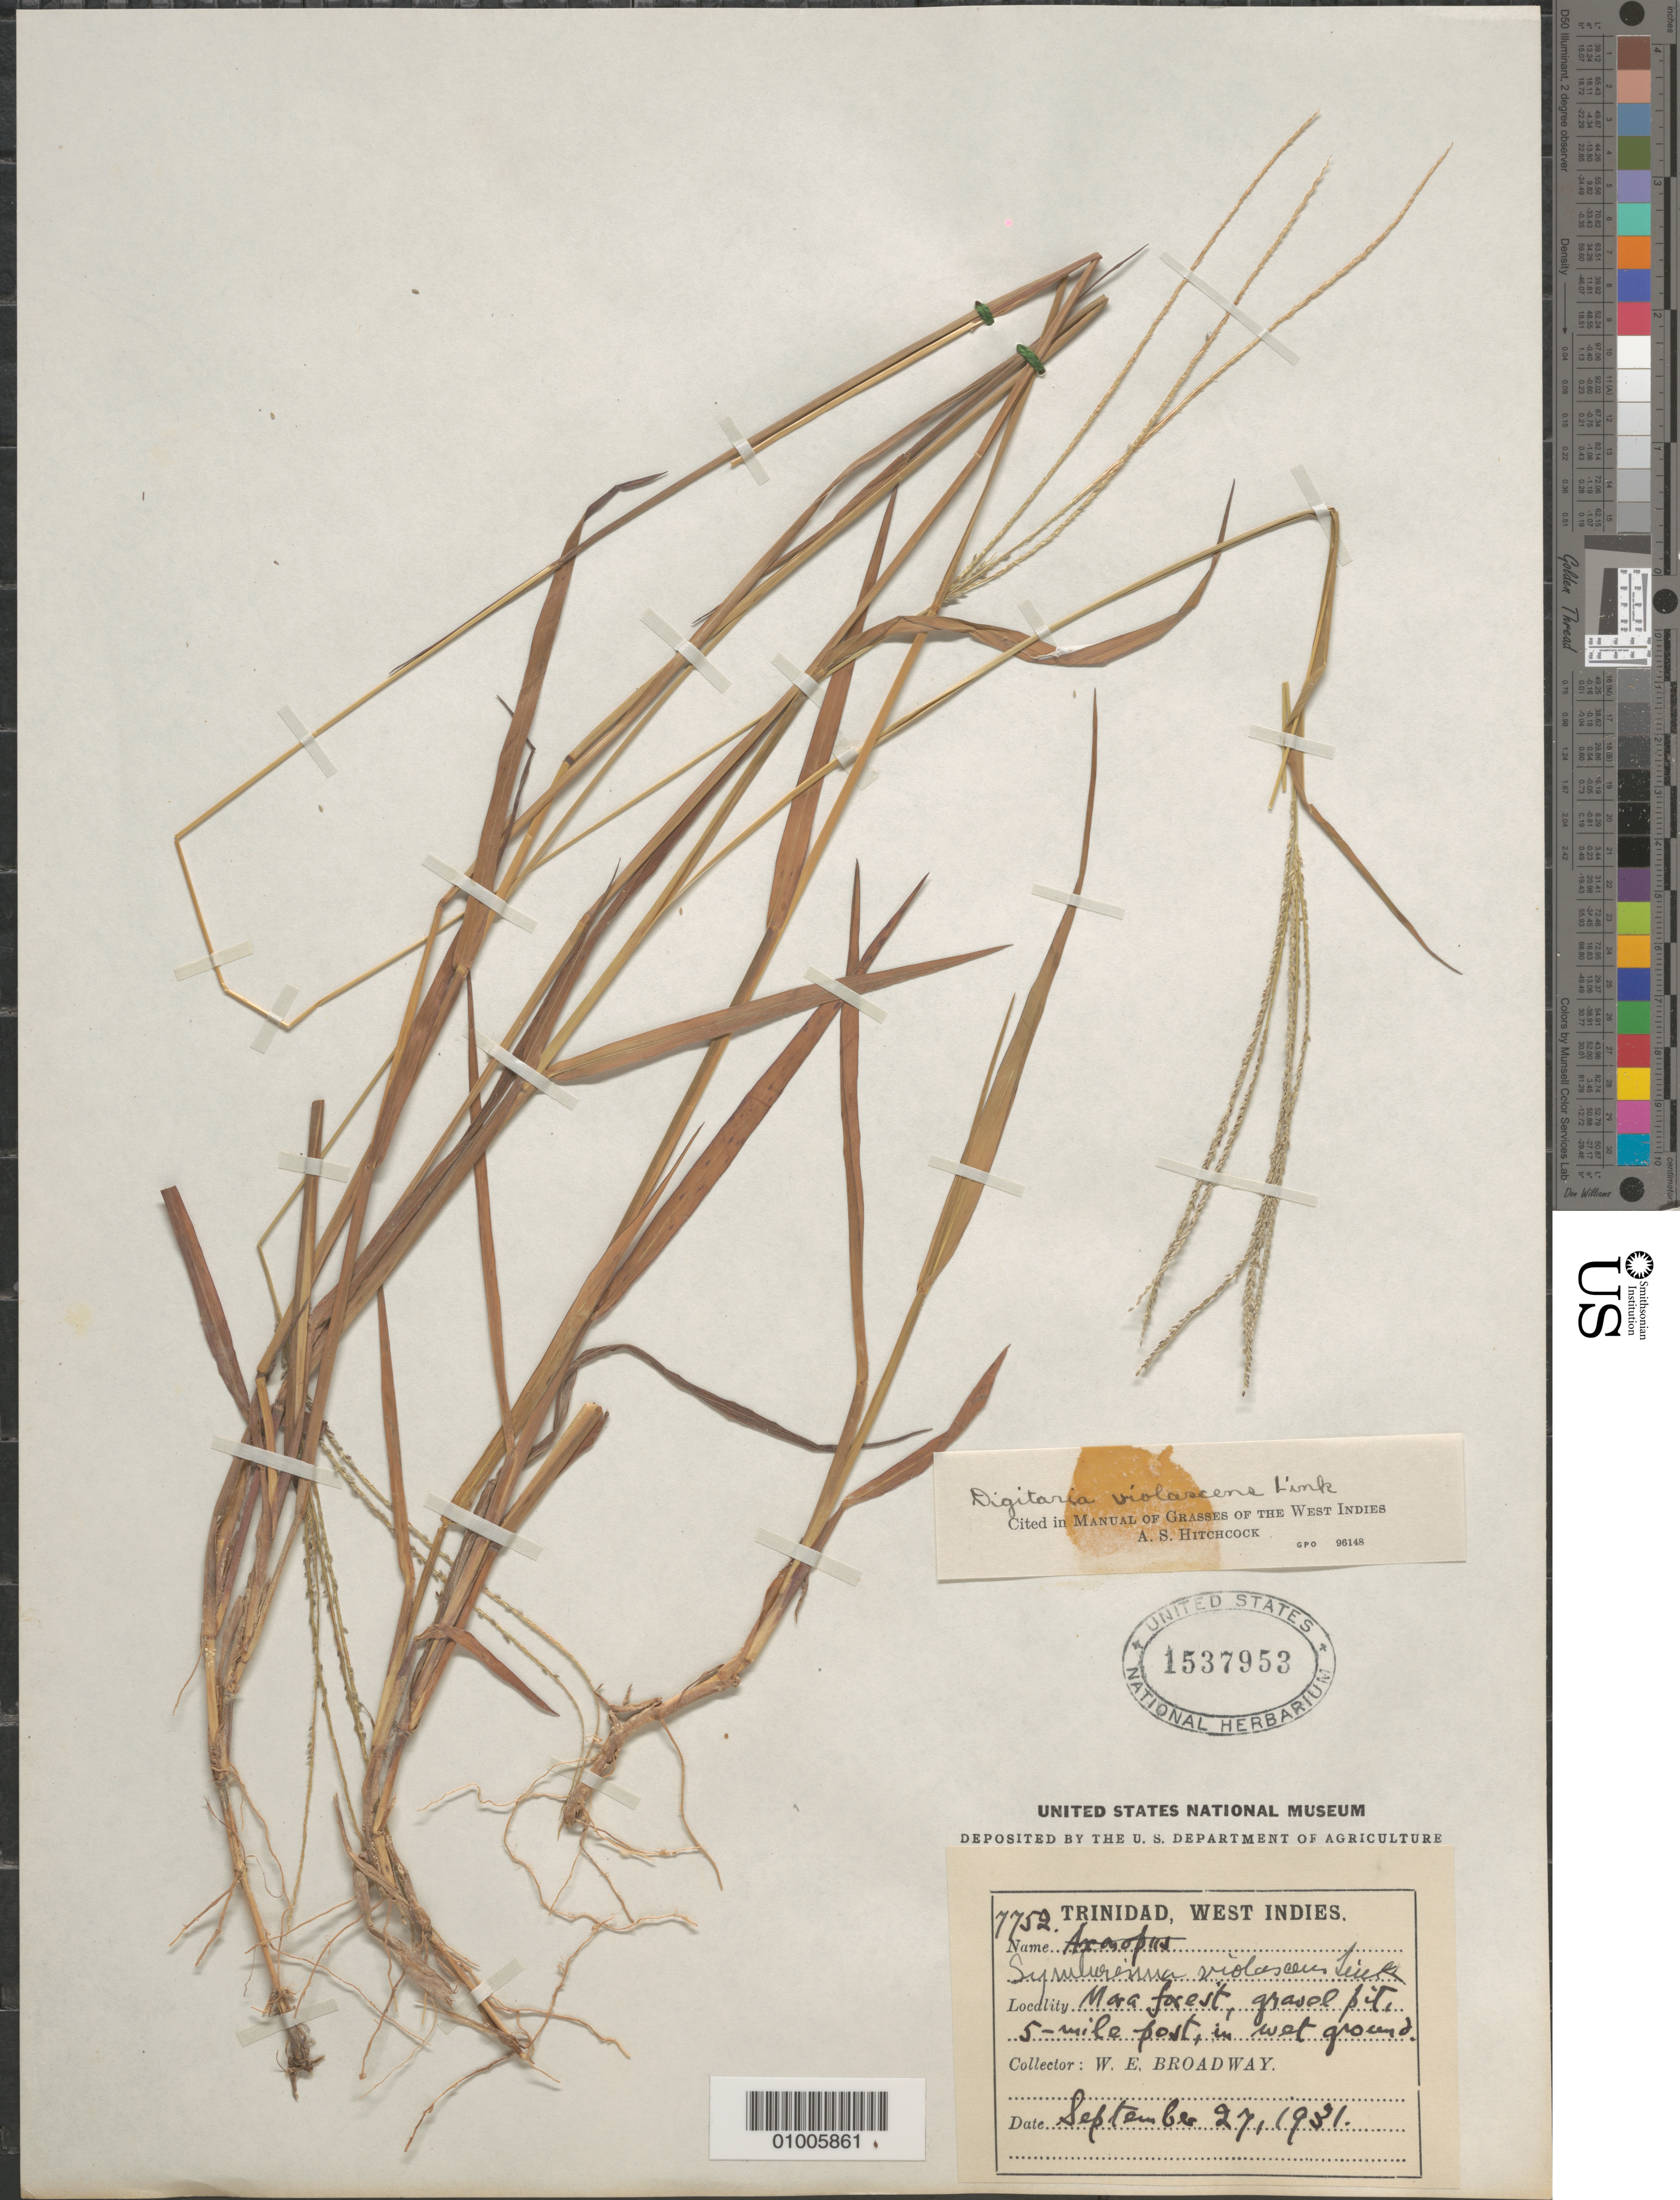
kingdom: Plantae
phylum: Tracheophyta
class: Liliopsida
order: Poales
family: Poaceae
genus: Digitaria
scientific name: Digitaria violascens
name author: Link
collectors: W. E. Broadway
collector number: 7752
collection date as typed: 27 Sep 1931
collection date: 1931-09-27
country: Trinidad and Tobago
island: Trinidad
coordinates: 0 N, 0 E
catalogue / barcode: US 1537953